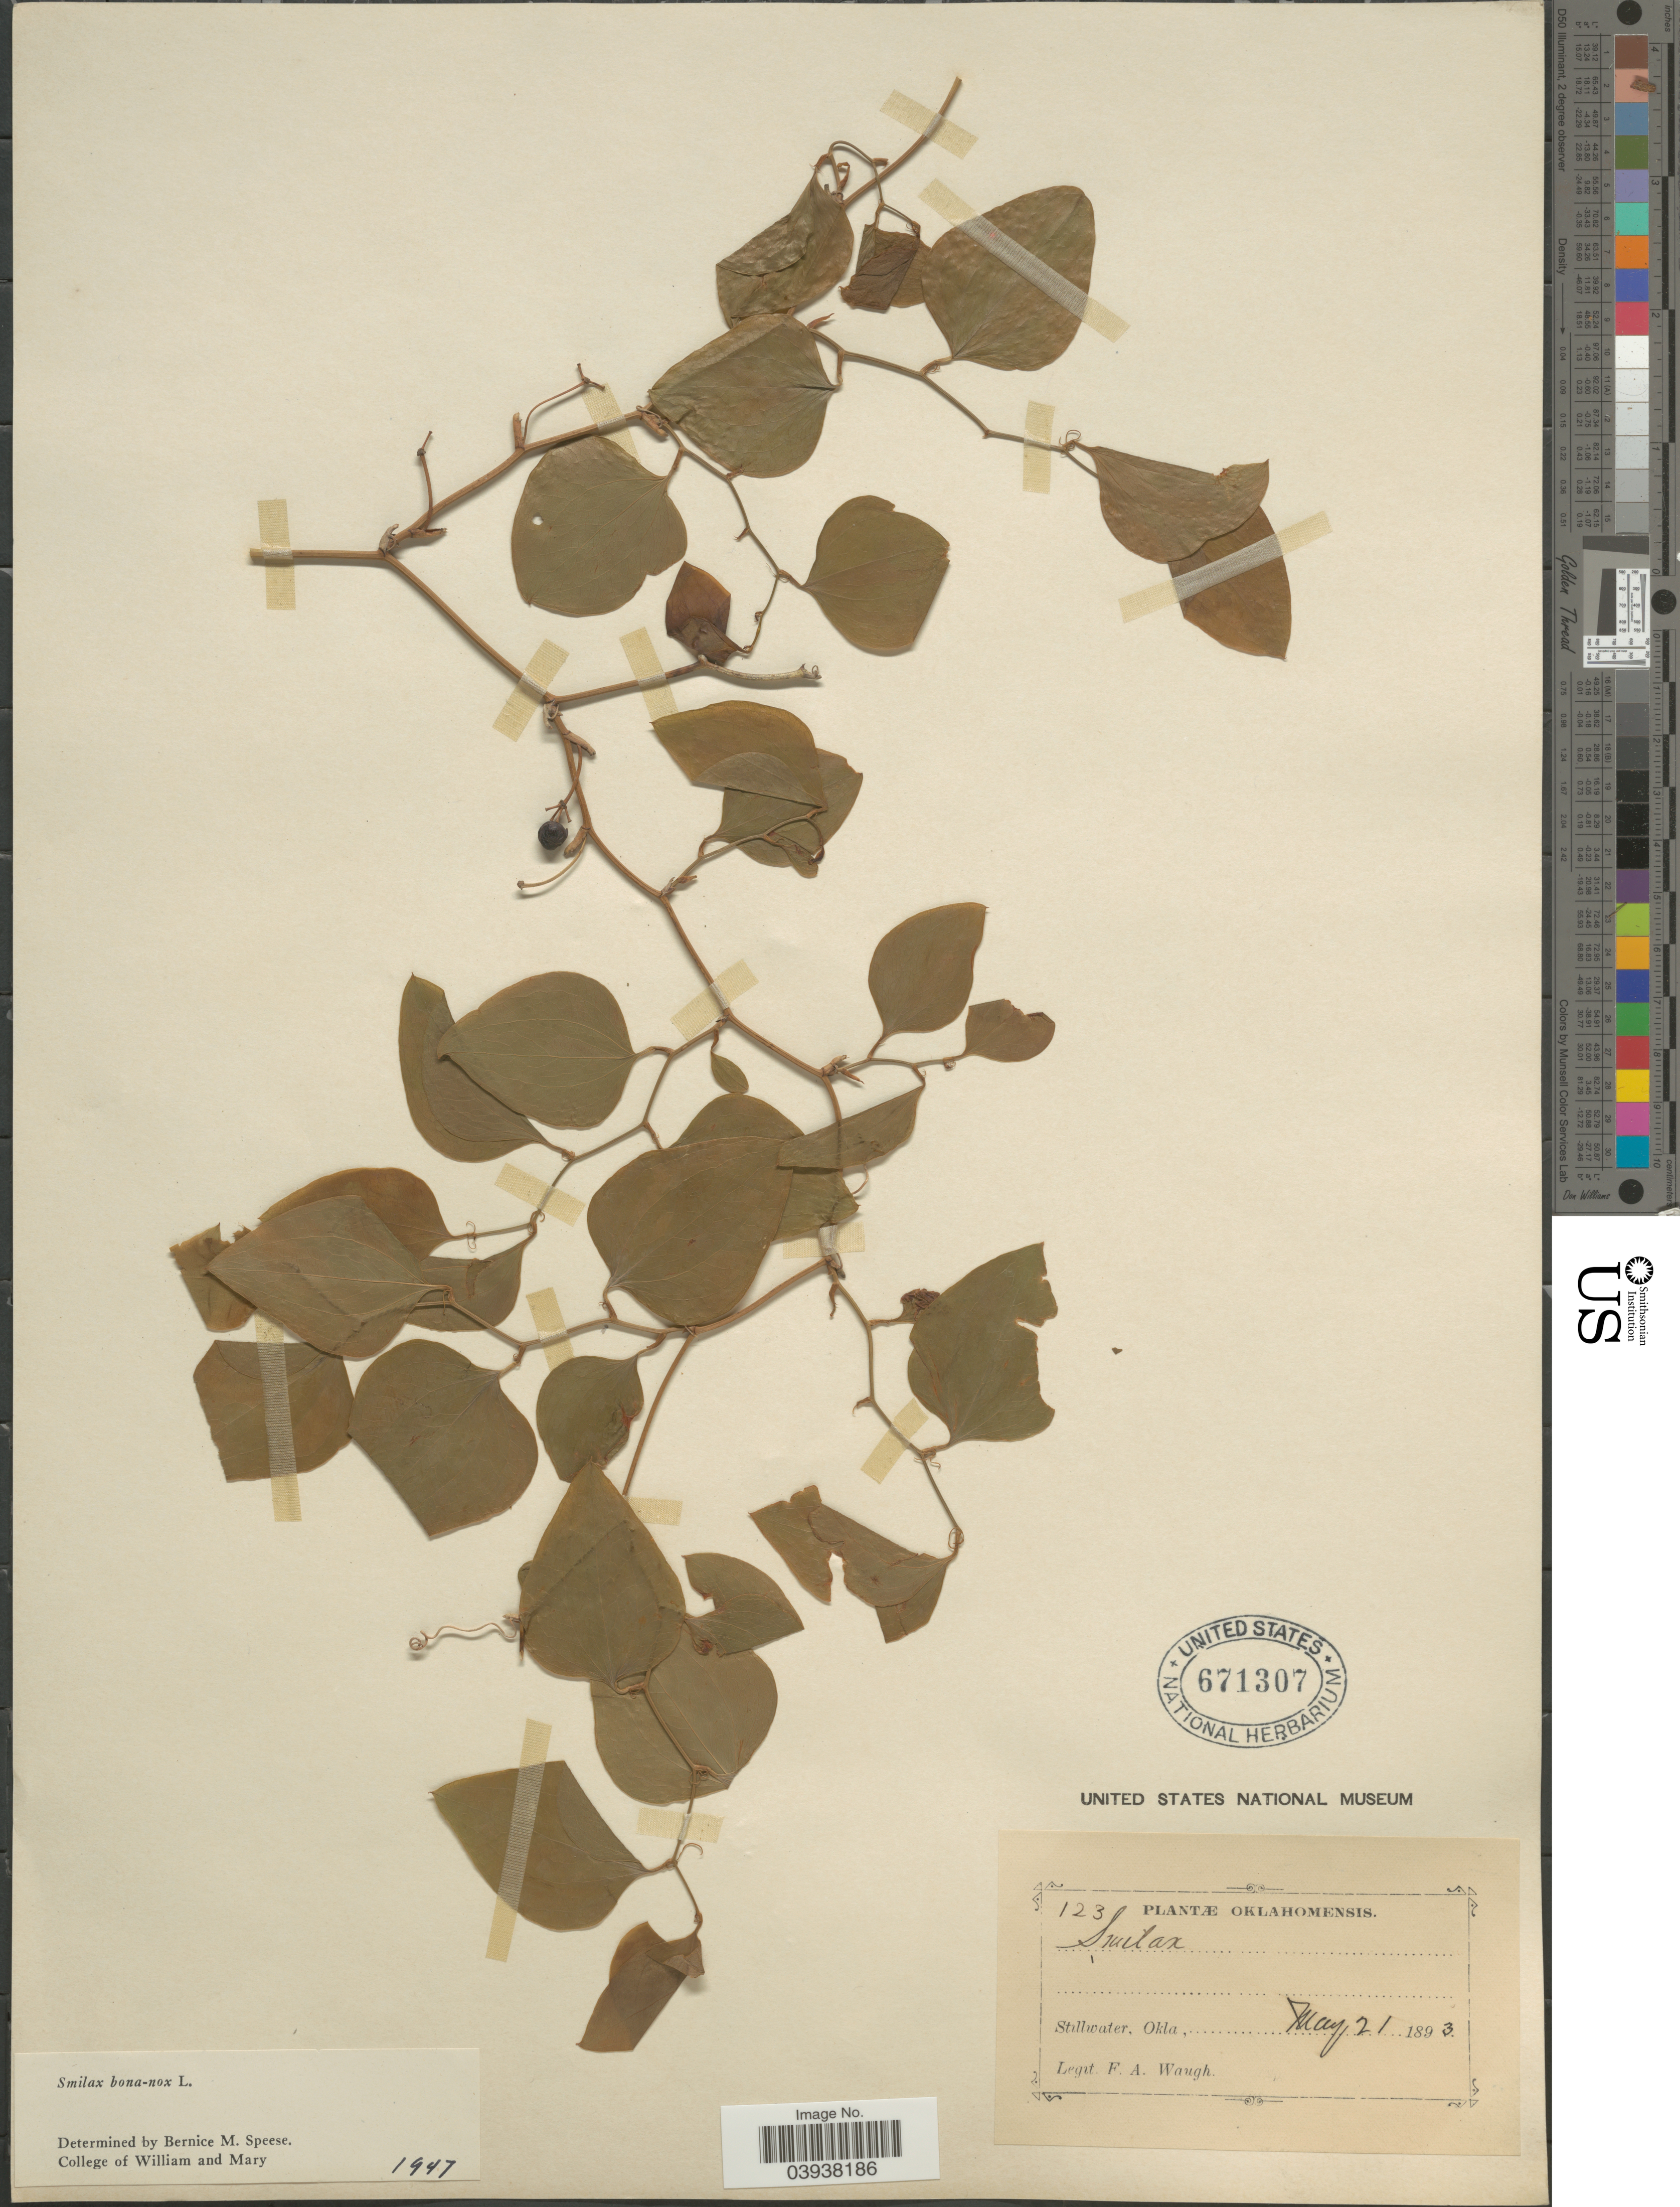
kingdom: Plantae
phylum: Tracheophyta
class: Liliopsida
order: Liliales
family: Smilacaceae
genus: Smilax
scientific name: Smilax bona-nox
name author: L.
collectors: F. Waugh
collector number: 123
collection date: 1893-05-21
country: United States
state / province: Oklahoma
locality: Oklahomensis. Stillwater.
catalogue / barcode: US 671307